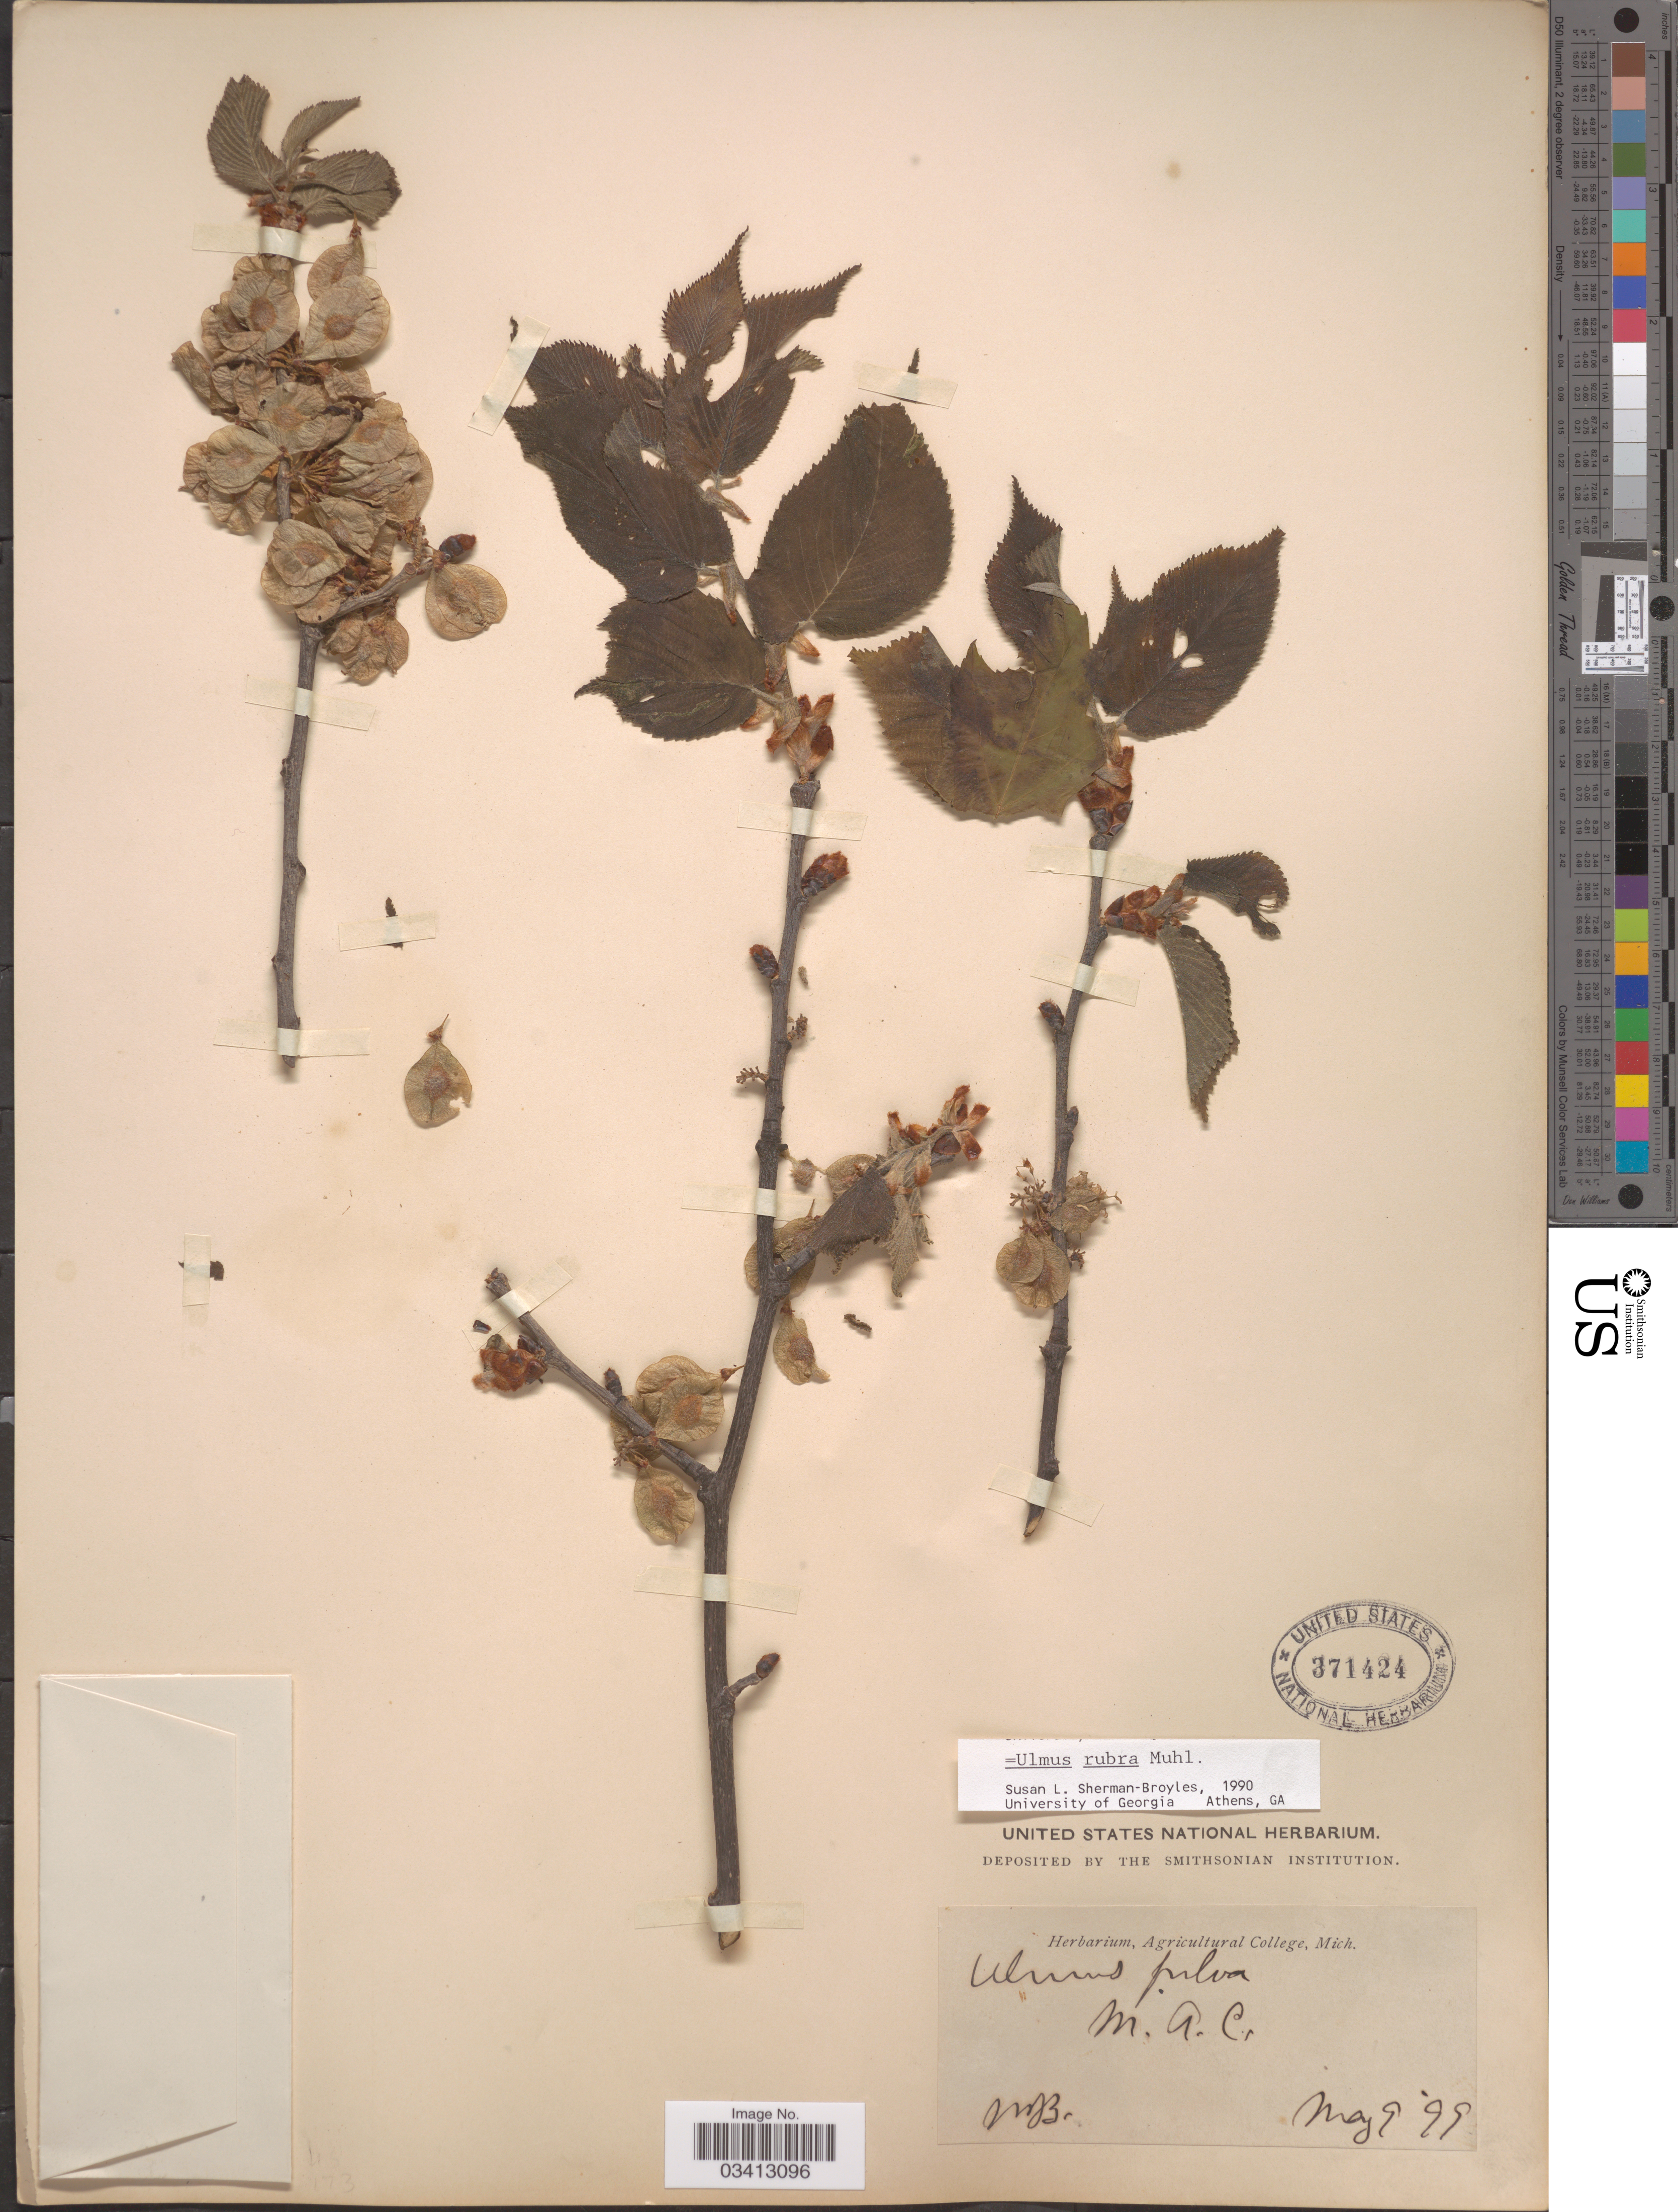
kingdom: Plantae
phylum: Tracheophyta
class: Magnoliopsida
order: Rosales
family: Ulmaceae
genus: Ulmus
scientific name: Ulmus rubra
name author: Muhl.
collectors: W.J.B.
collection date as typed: Transcribed d/m/y: 9/5/99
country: United States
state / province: Michigan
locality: M. A. Cr.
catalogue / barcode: US 371424